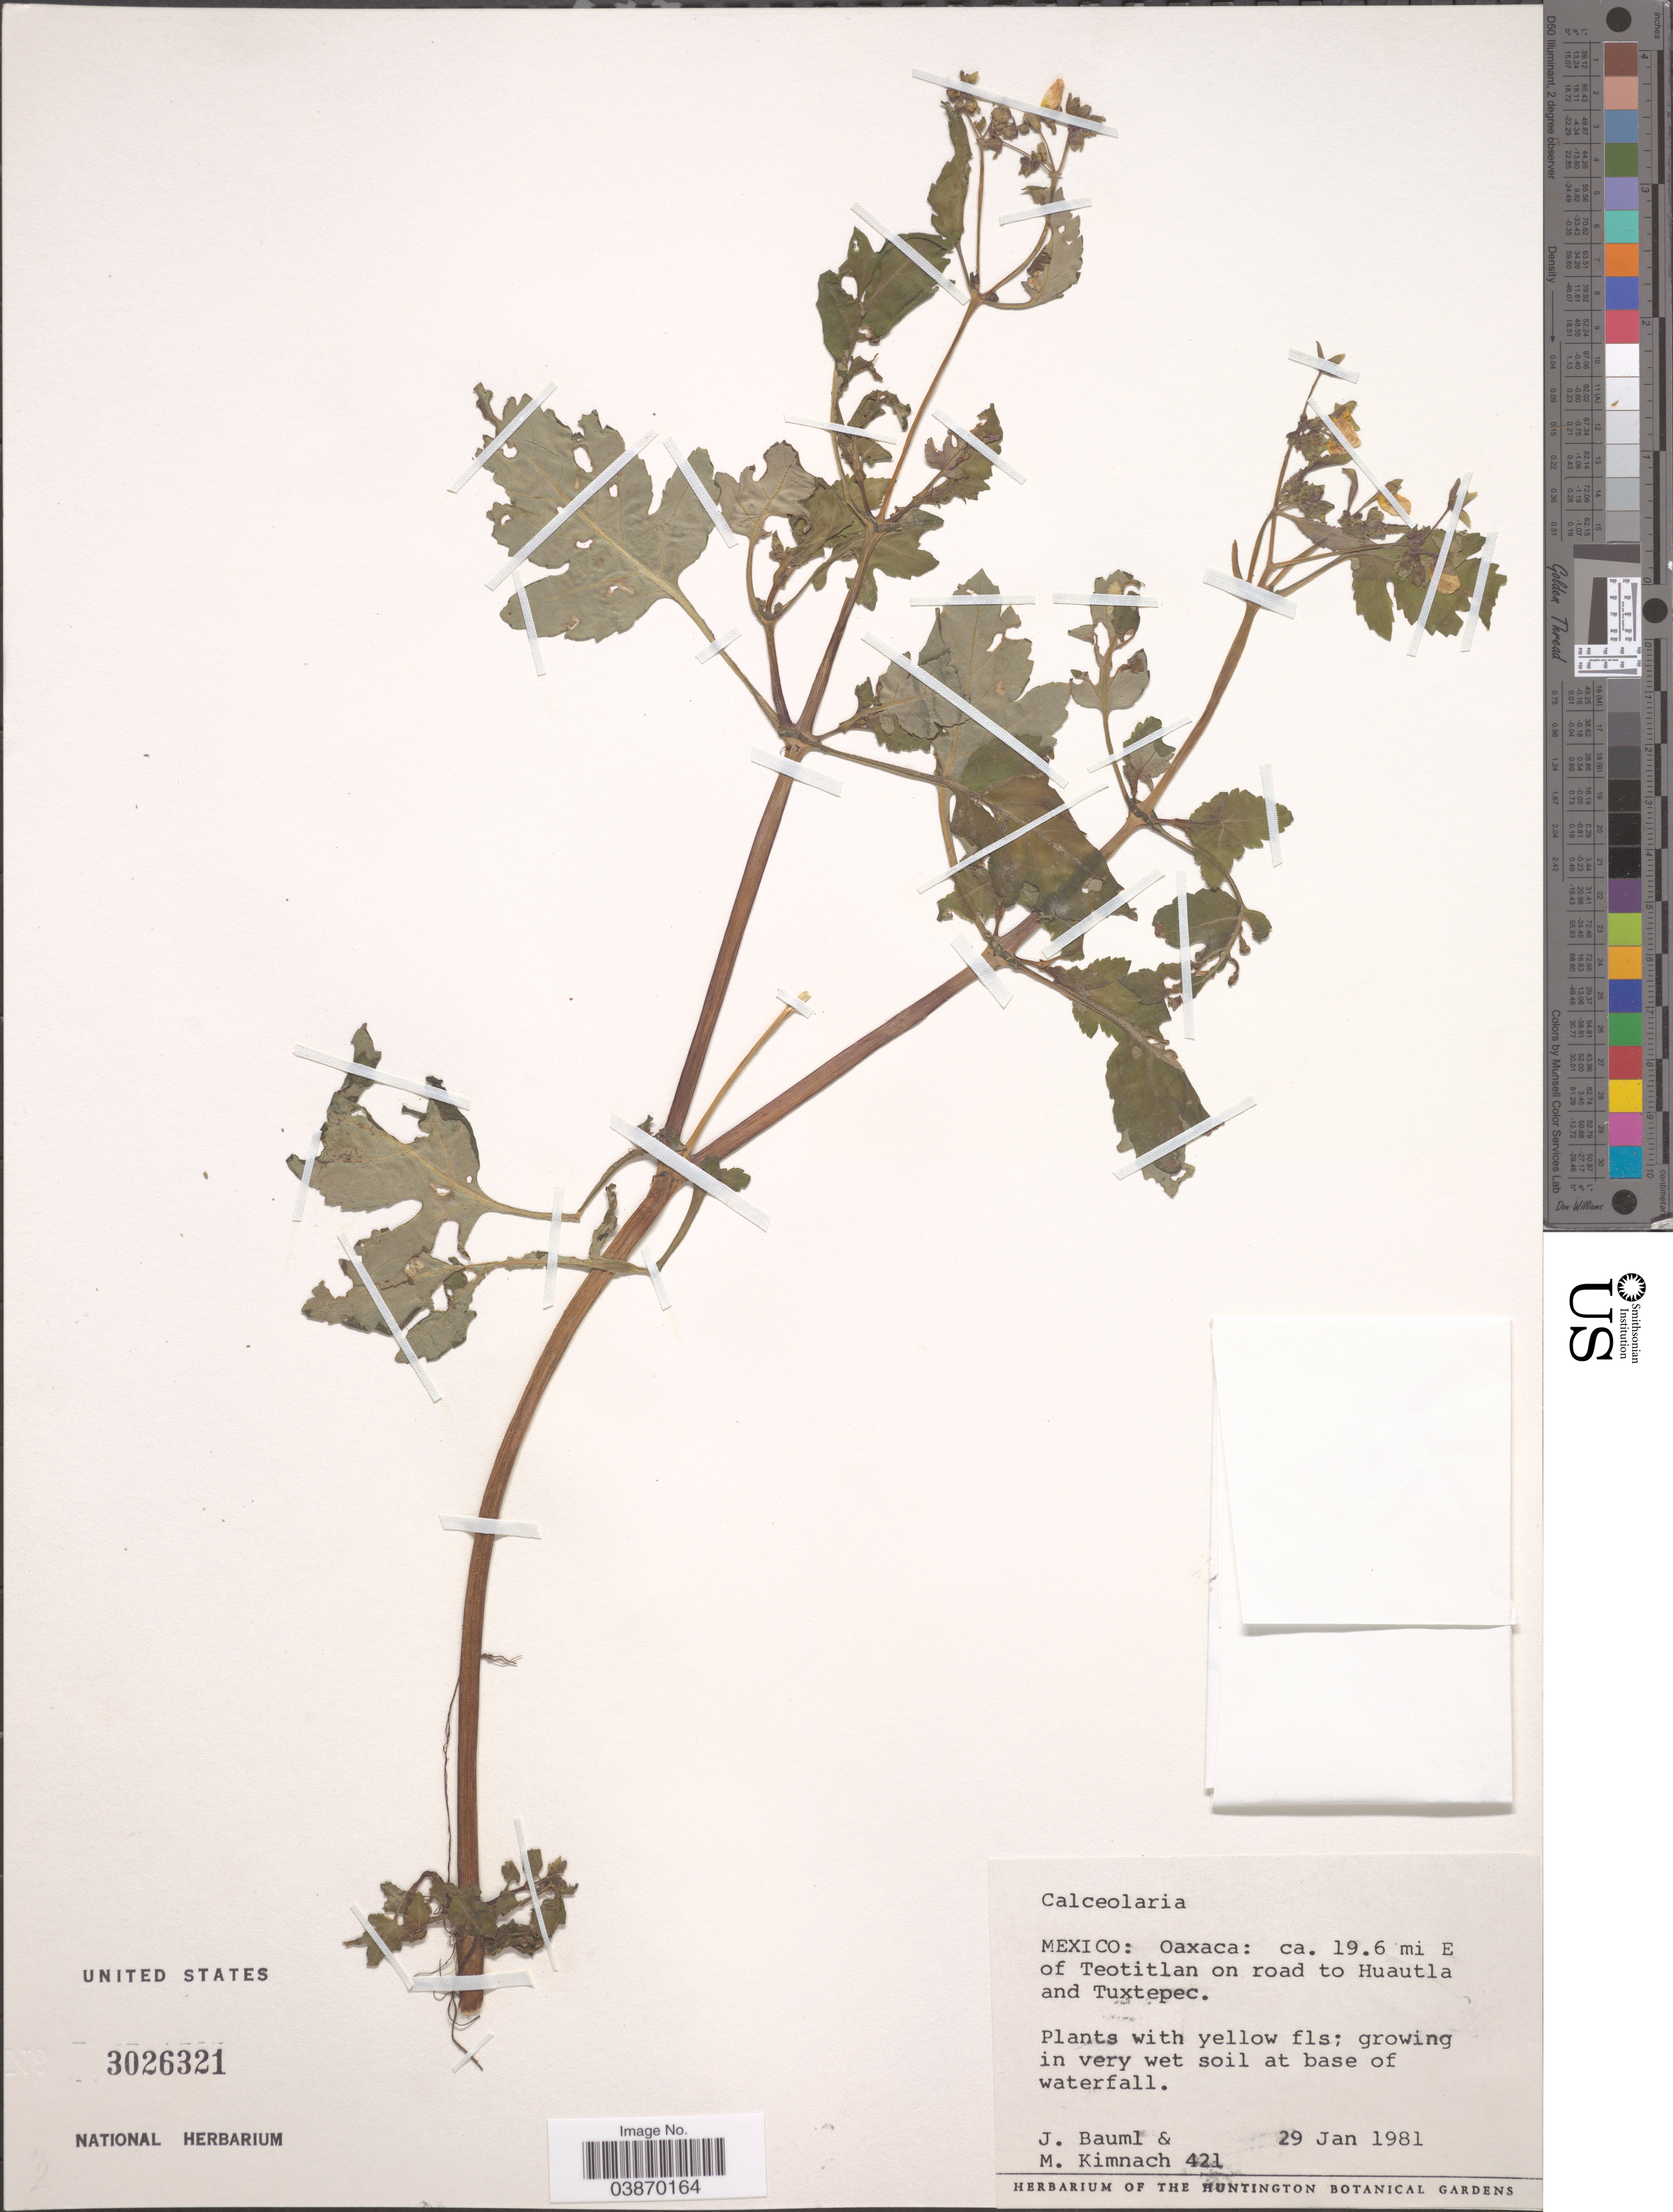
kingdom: Plantae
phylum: Tracheophyta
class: Magnoliopsida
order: Lamiales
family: Calceolariaceae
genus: Calceolaria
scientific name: Calceolaria sp.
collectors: J. Bauml & M. W. Kimnach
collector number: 421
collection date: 1981-01-29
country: Mexico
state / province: Oaxaca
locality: Ca. 19.6 mi E of Teotitlan on road to Huautla and Tuxtepec.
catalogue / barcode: US 3026321